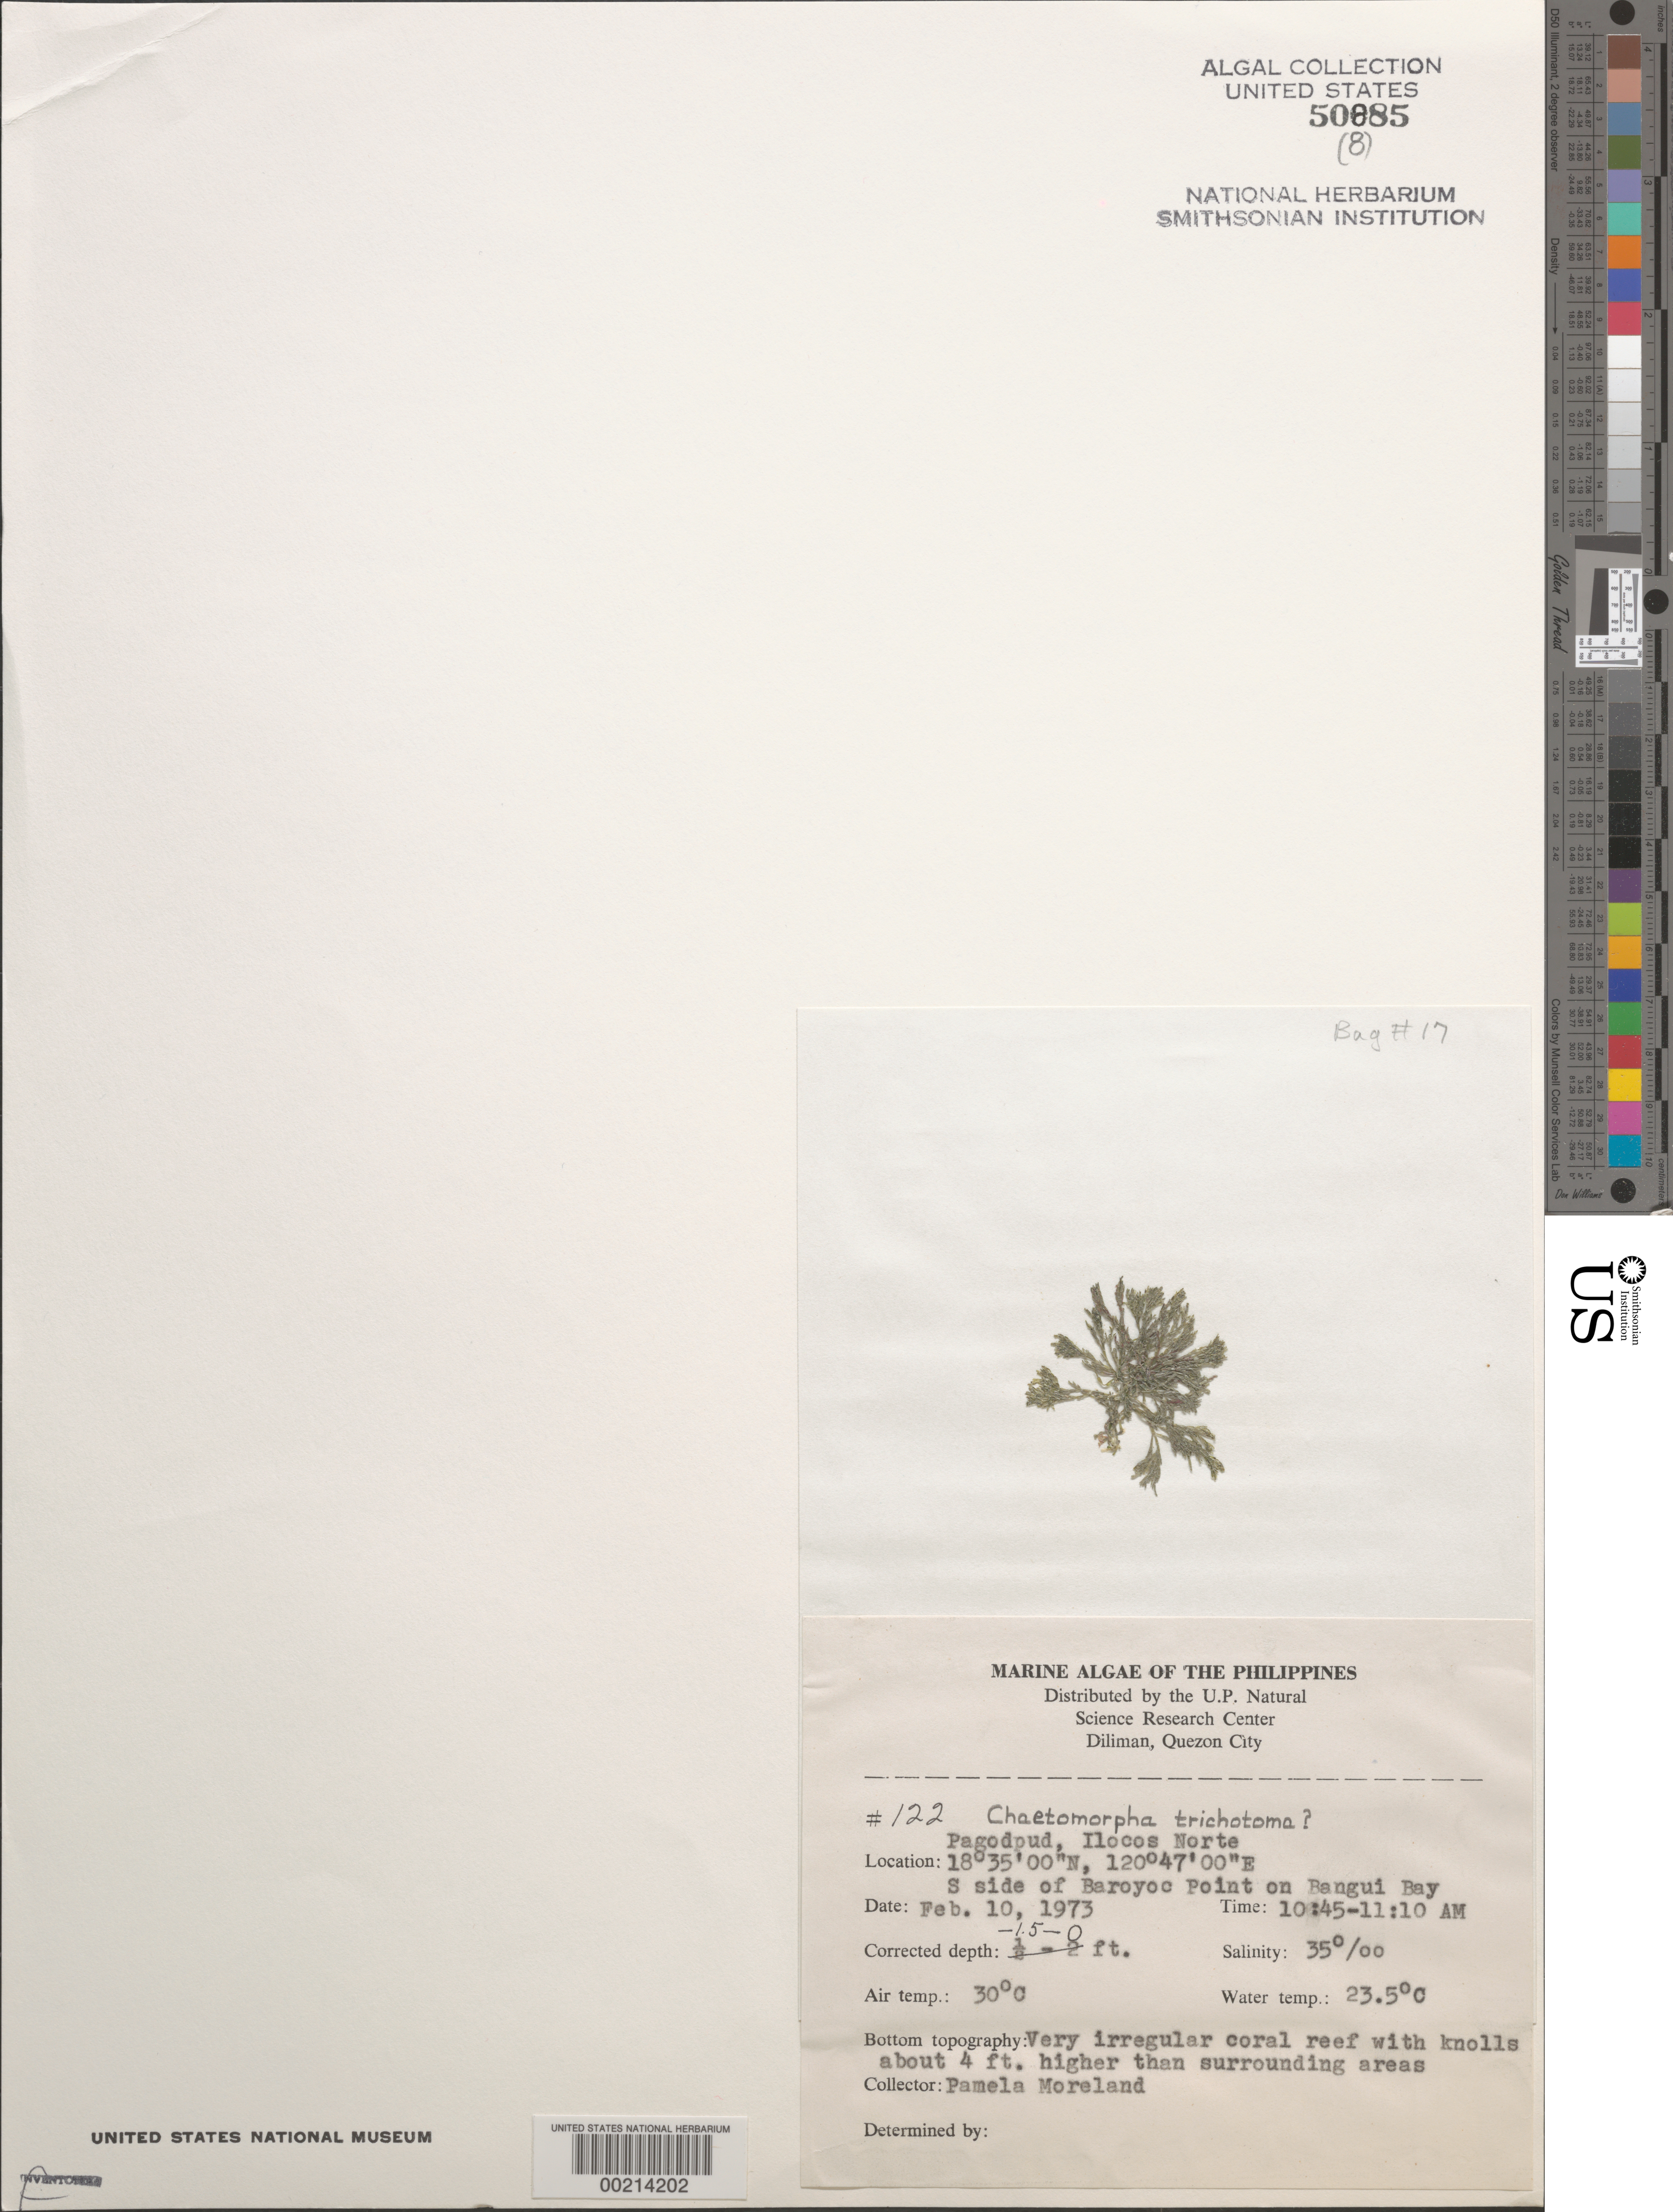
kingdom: Plantae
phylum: Chlorophyta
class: Ulvophyceae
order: Cladophorales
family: Cladophoraceae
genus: Chaetomorpha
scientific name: Chaetomorpha trichotoma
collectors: P. Moreland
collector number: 122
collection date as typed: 10 Feb 1973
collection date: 1973-02-10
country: Philippines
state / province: Ilocos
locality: Baroyoc point, bangui bay, pagodpud, ilocos norte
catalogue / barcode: US 50885